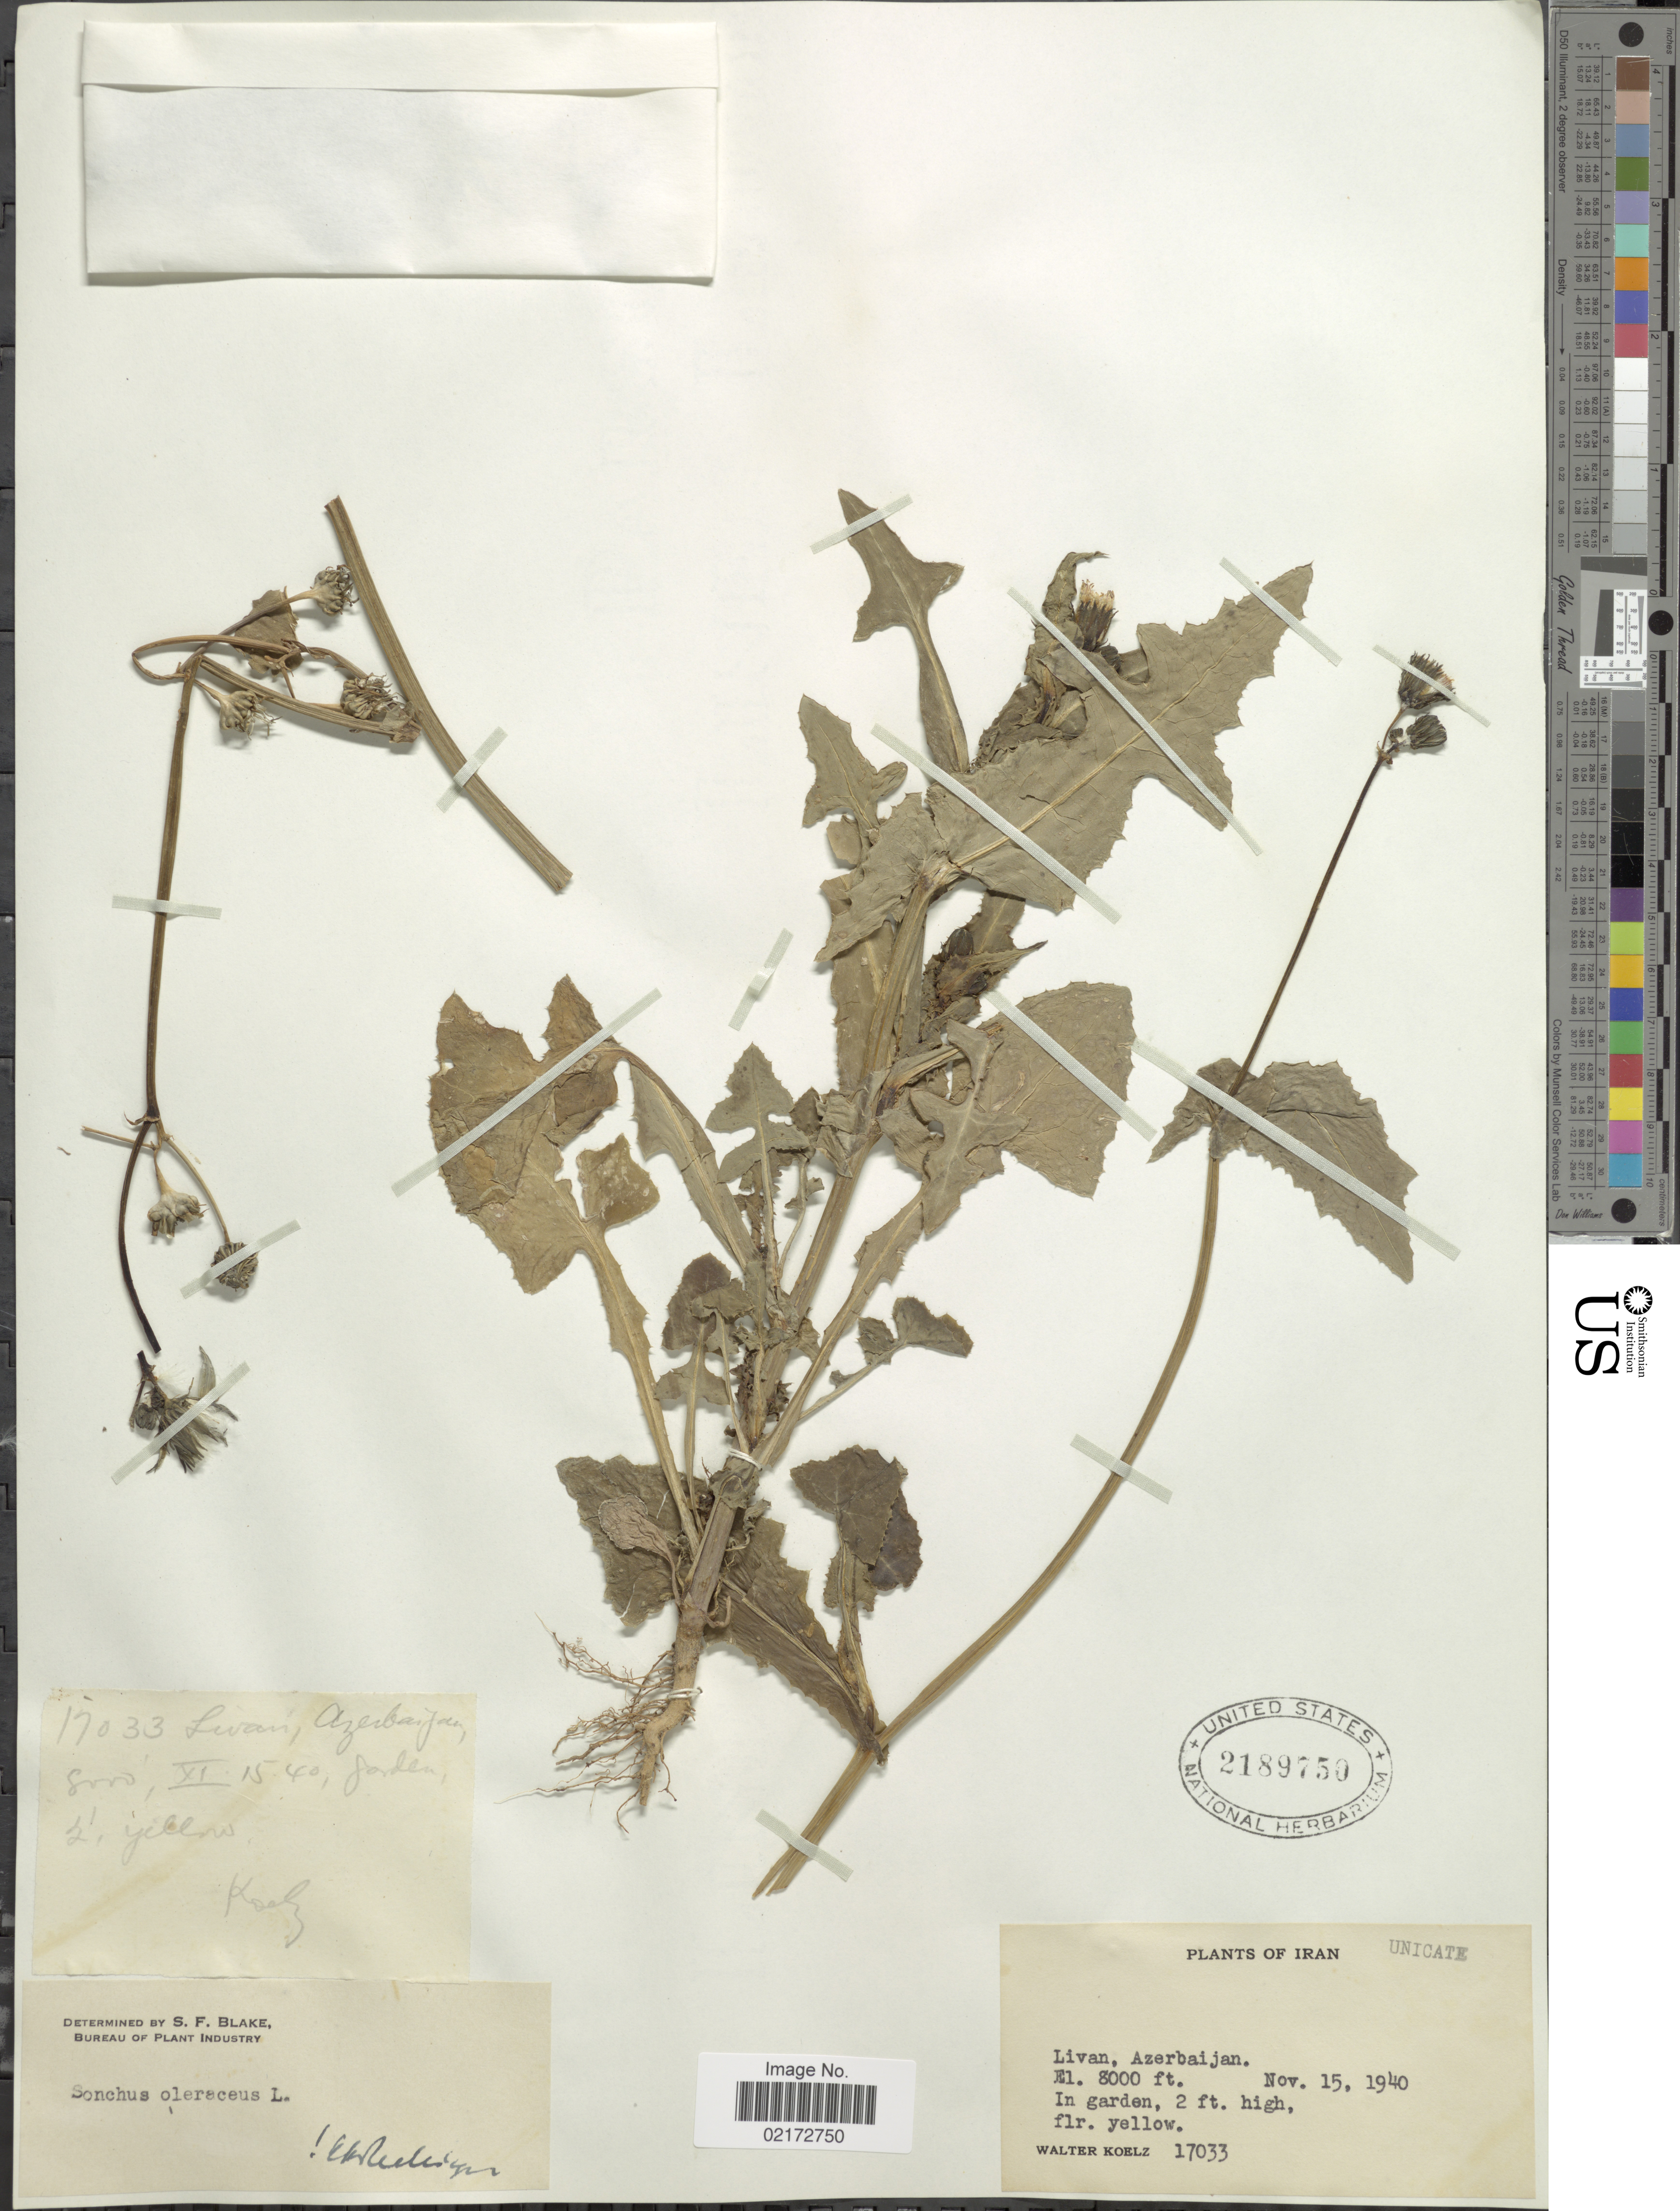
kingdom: Plantae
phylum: Tracheophyta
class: Magnoliopsida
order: Asterales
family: Asteraceae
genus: Sonchus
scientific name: Sonchus oleraceus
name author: L.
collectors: W. N. Koelz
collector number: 17033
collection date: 1940-11-15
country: Iran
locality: Livan, Azerbaijan. In garden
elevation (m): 2438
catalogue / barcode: US 2189750